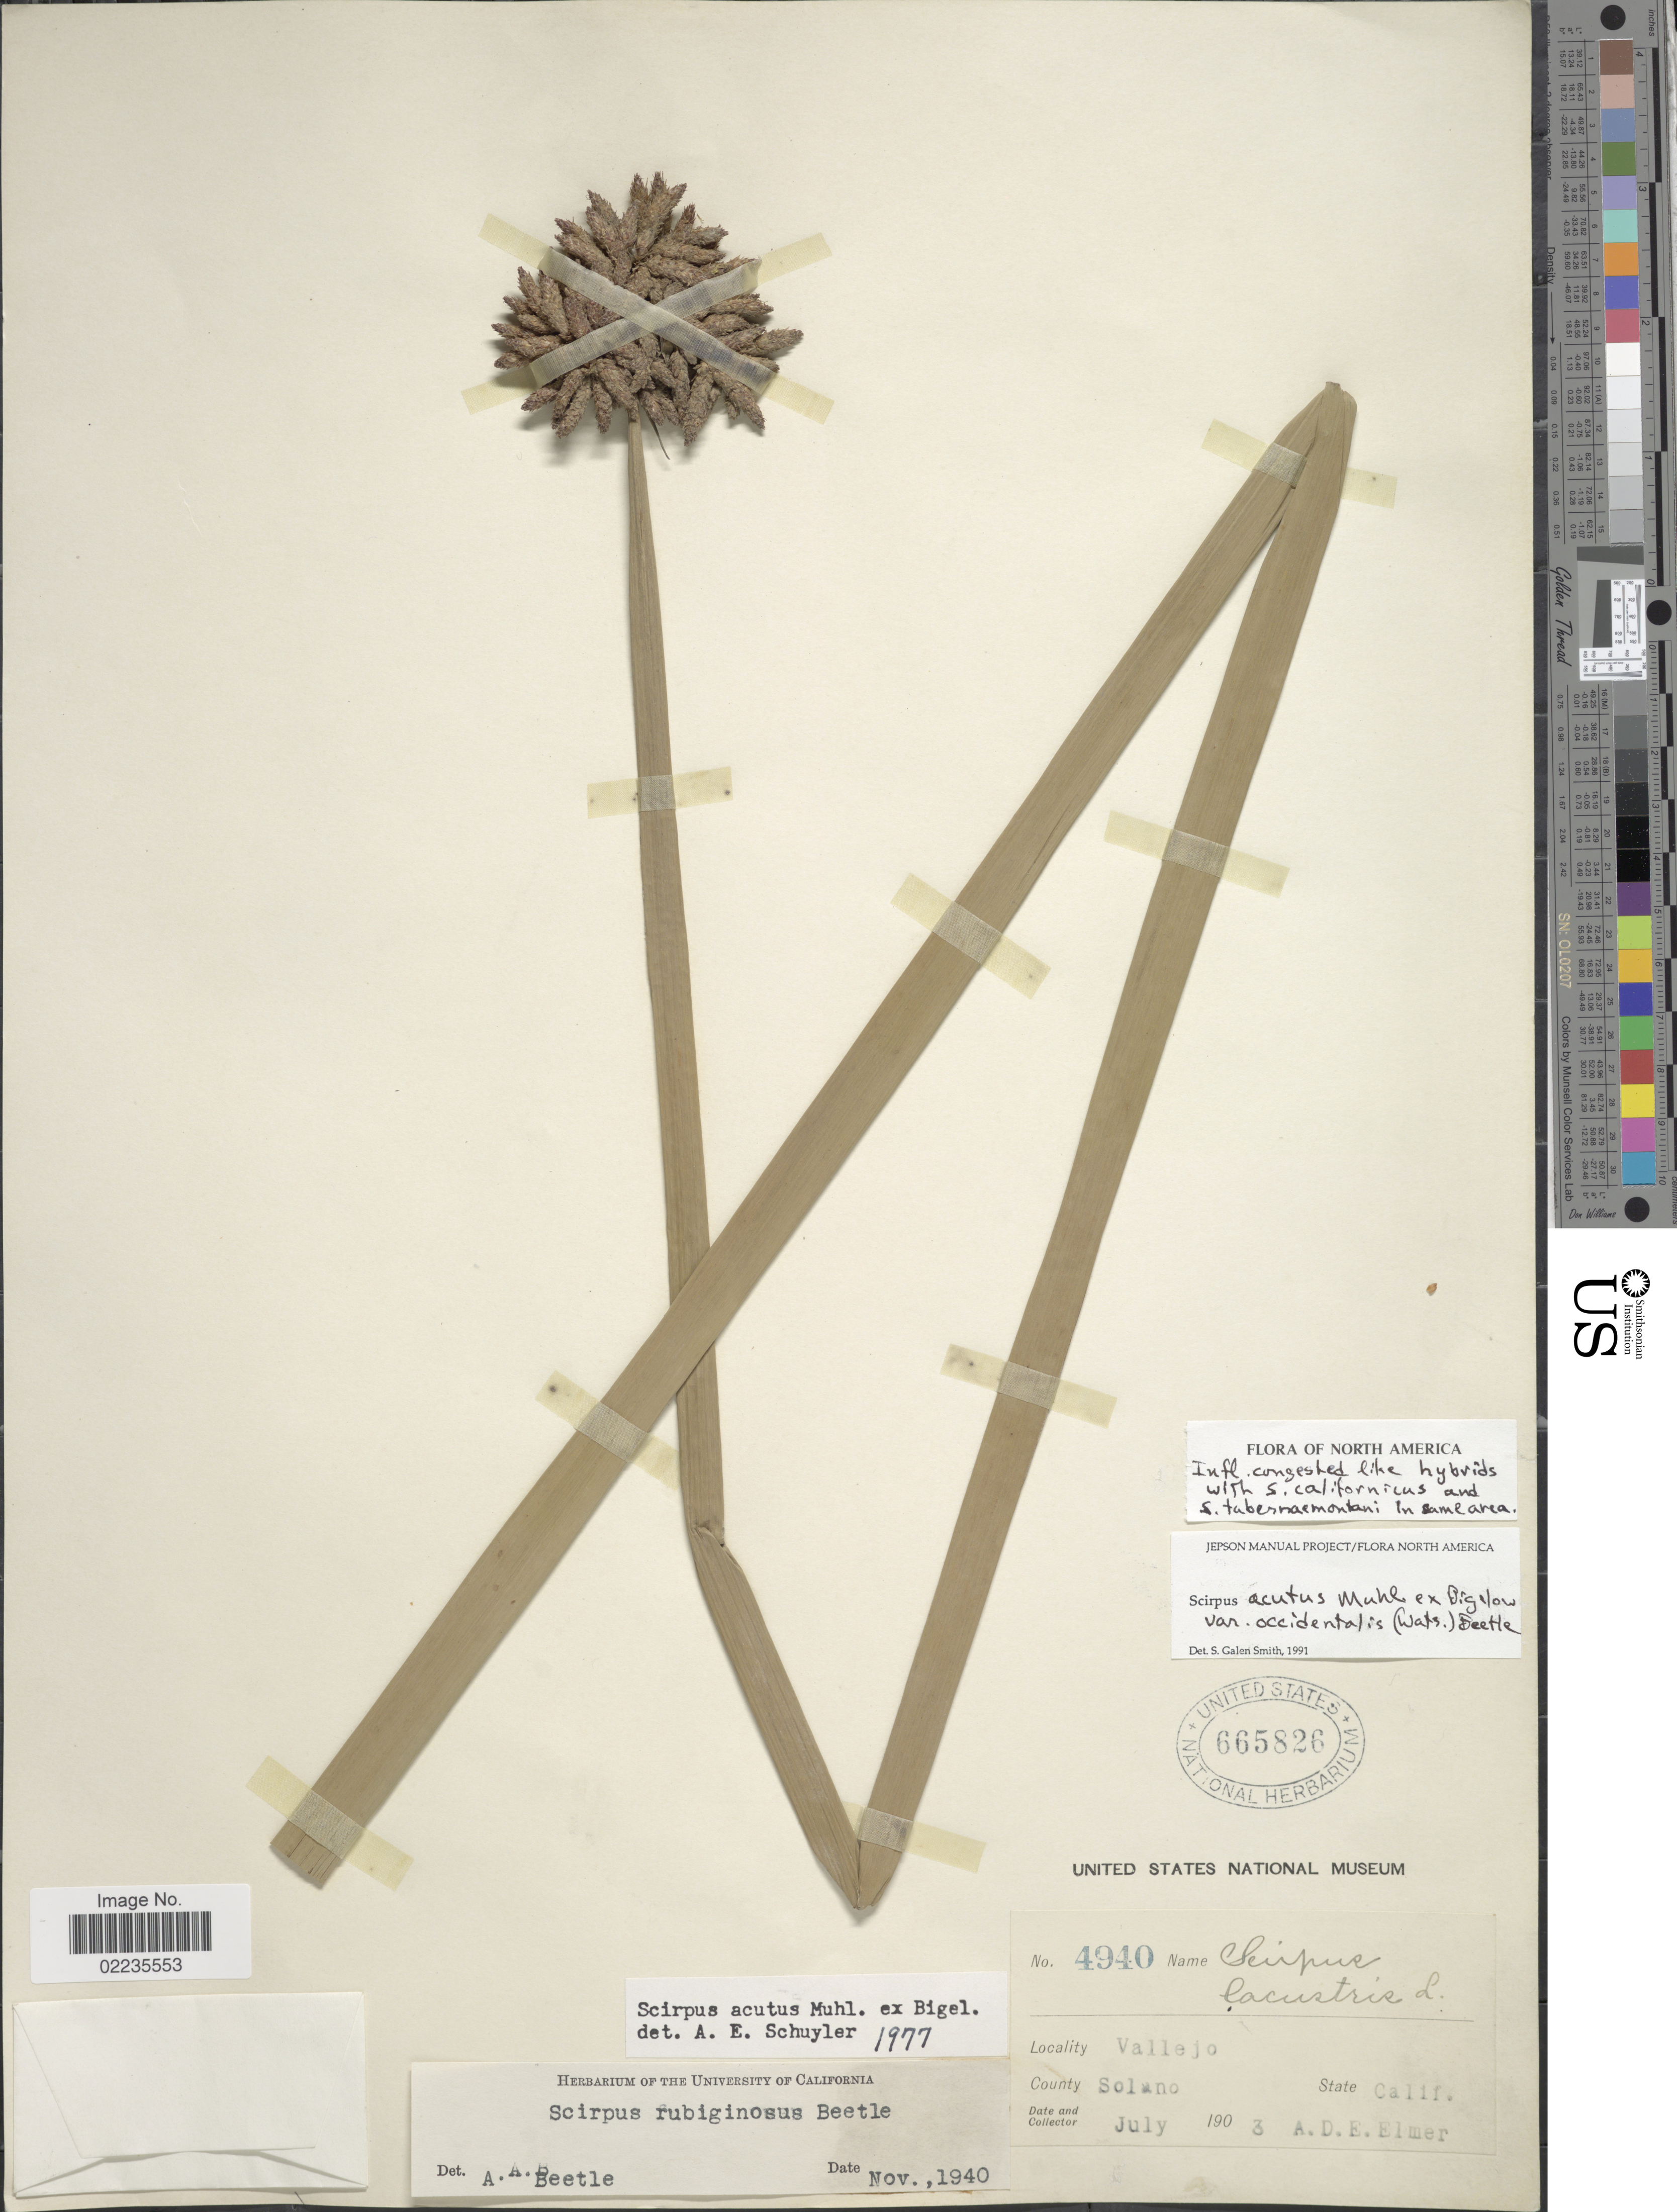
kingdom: Plantae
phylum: Tracheophyta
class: Liliopsida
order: Poales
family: Cyperaceae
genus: Schoenoplectus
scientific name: Schoenoplectus acutus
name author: (Muhl. ex Bigelow) Á. Löve & D. Löve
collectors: A. D. E. Elmer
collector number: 4940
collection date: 1903-07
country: United States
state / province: California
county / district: Solano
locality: Vallejo, County Solano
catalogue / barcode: US 665826